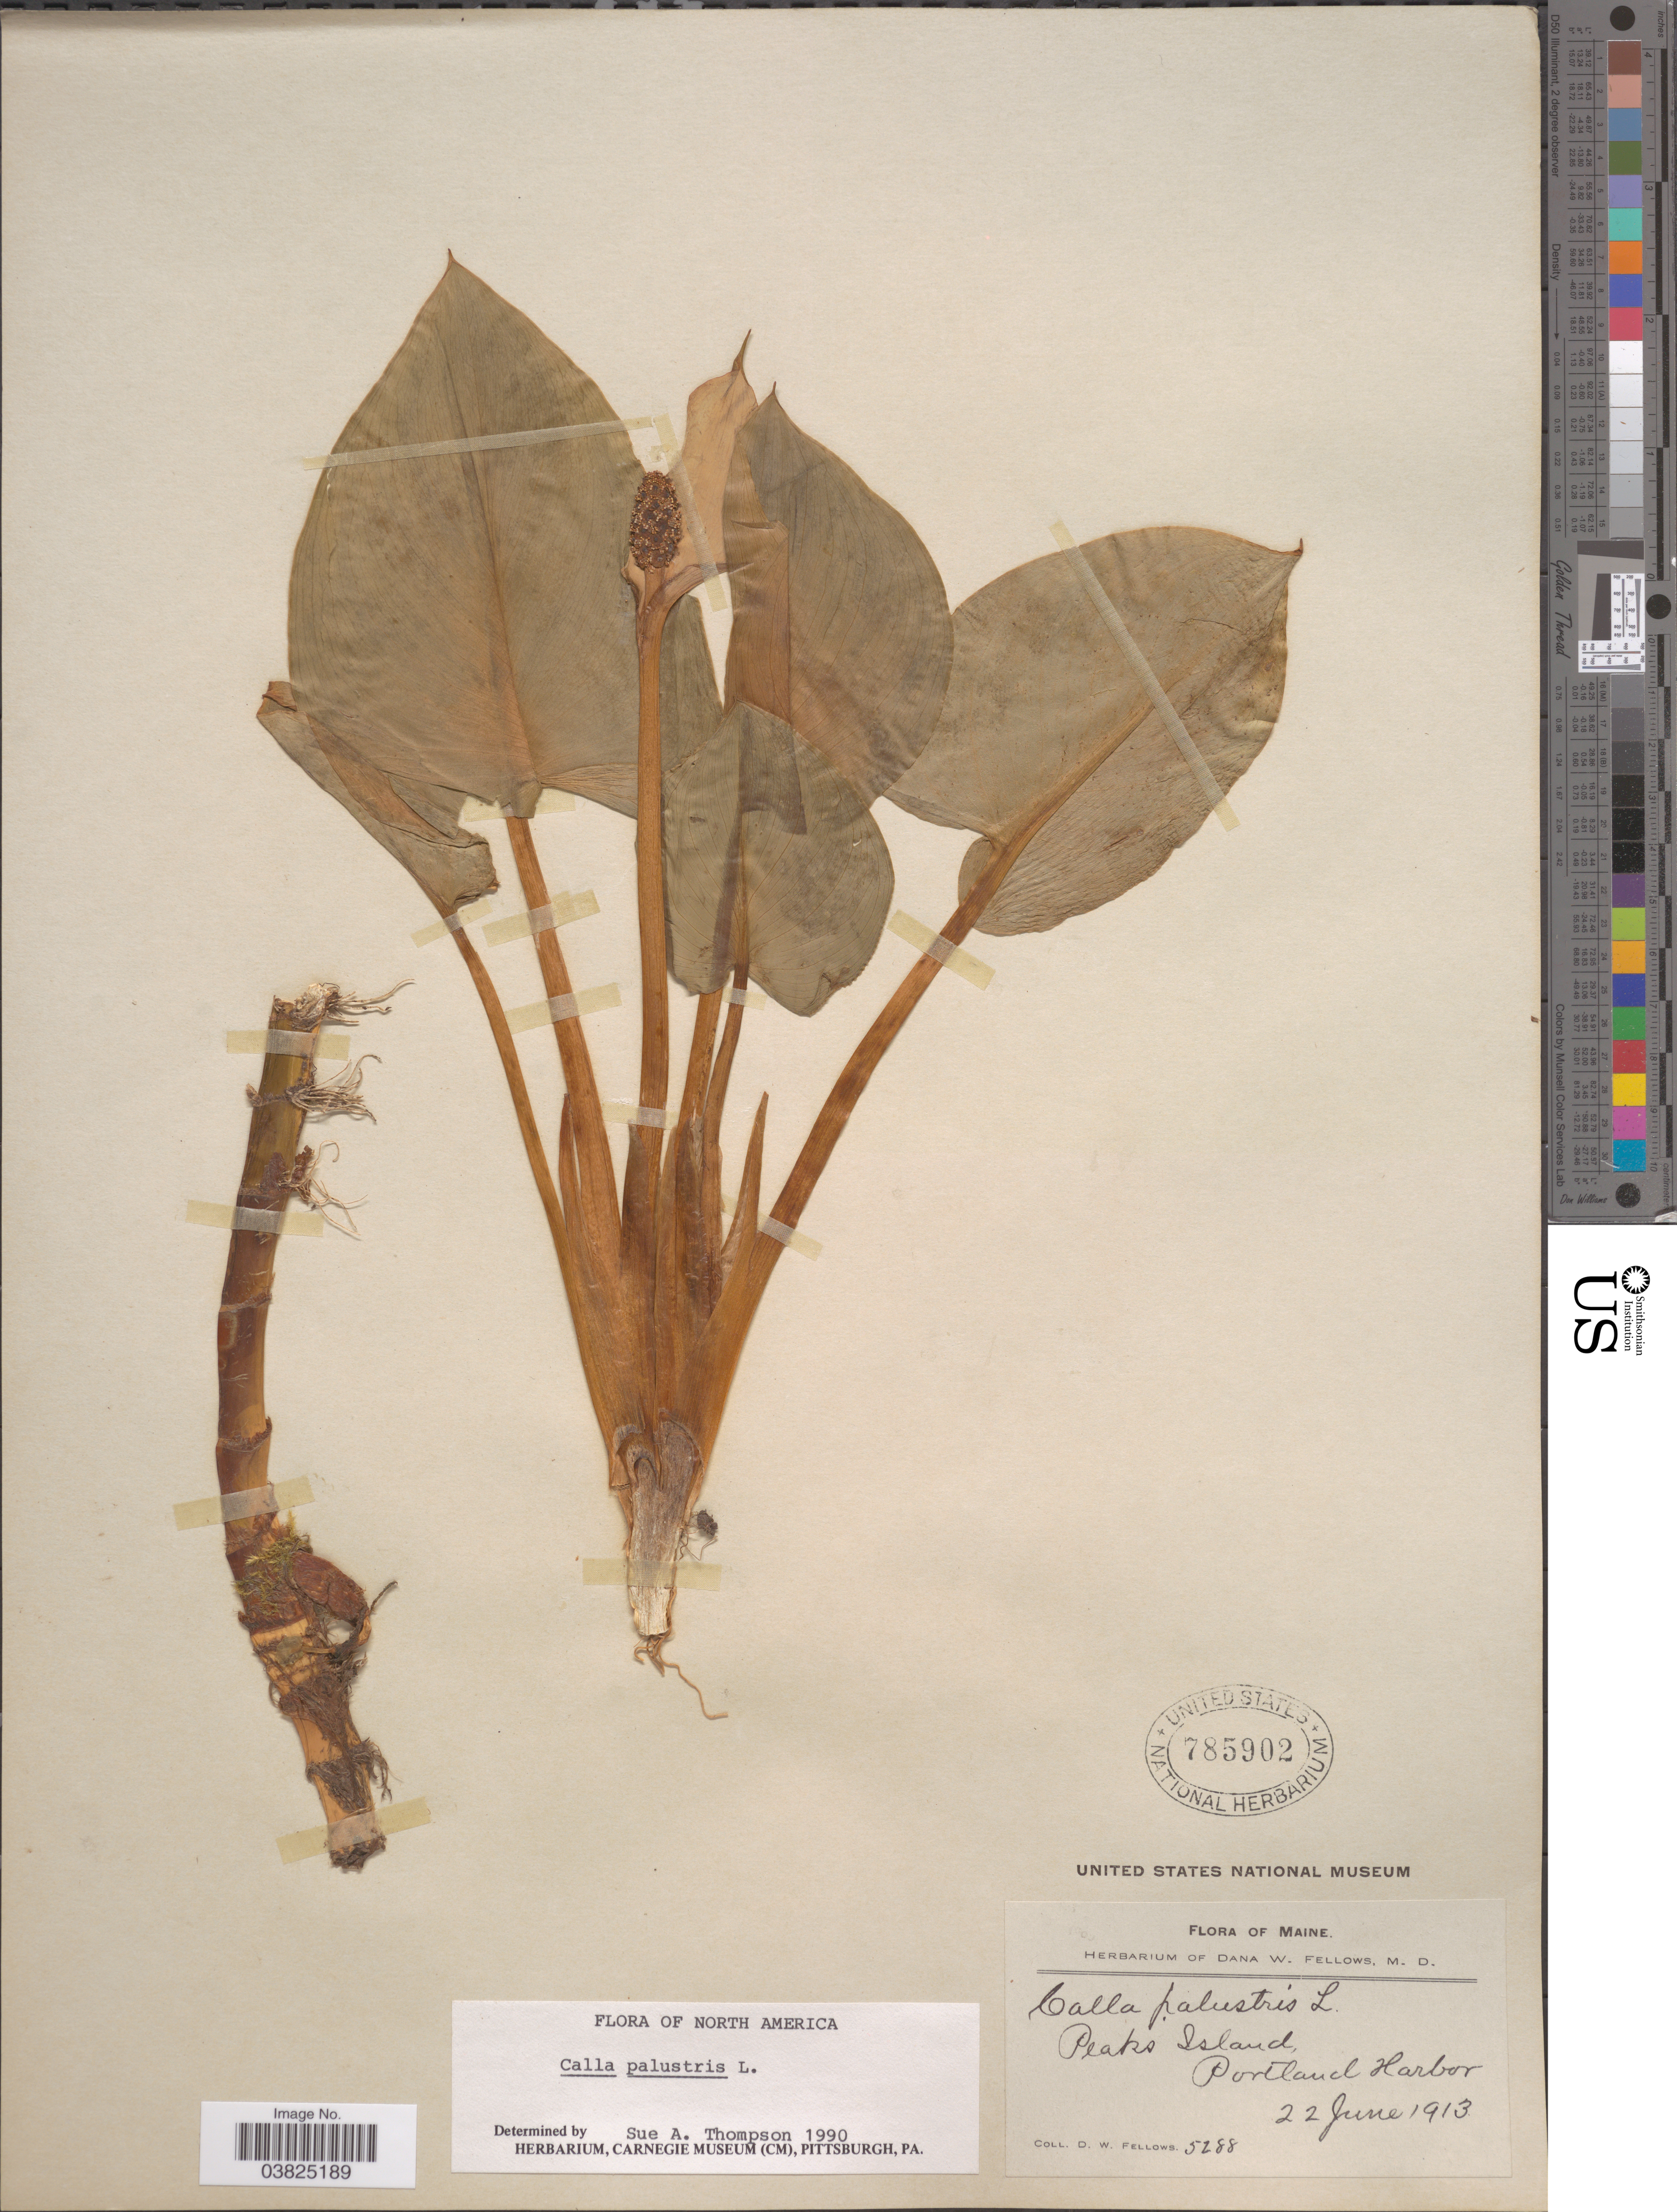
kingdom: Plantae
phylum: Tracheophyta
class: Liliopsida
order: Alismatales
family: Araceae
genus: Calla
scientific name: Calla palustris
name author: L.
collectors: D. W. Fellows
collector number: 5288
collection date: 1913-06-22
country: United States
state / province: Maine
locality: Peaks Island, Portland Harbor.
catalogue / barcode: US 785902